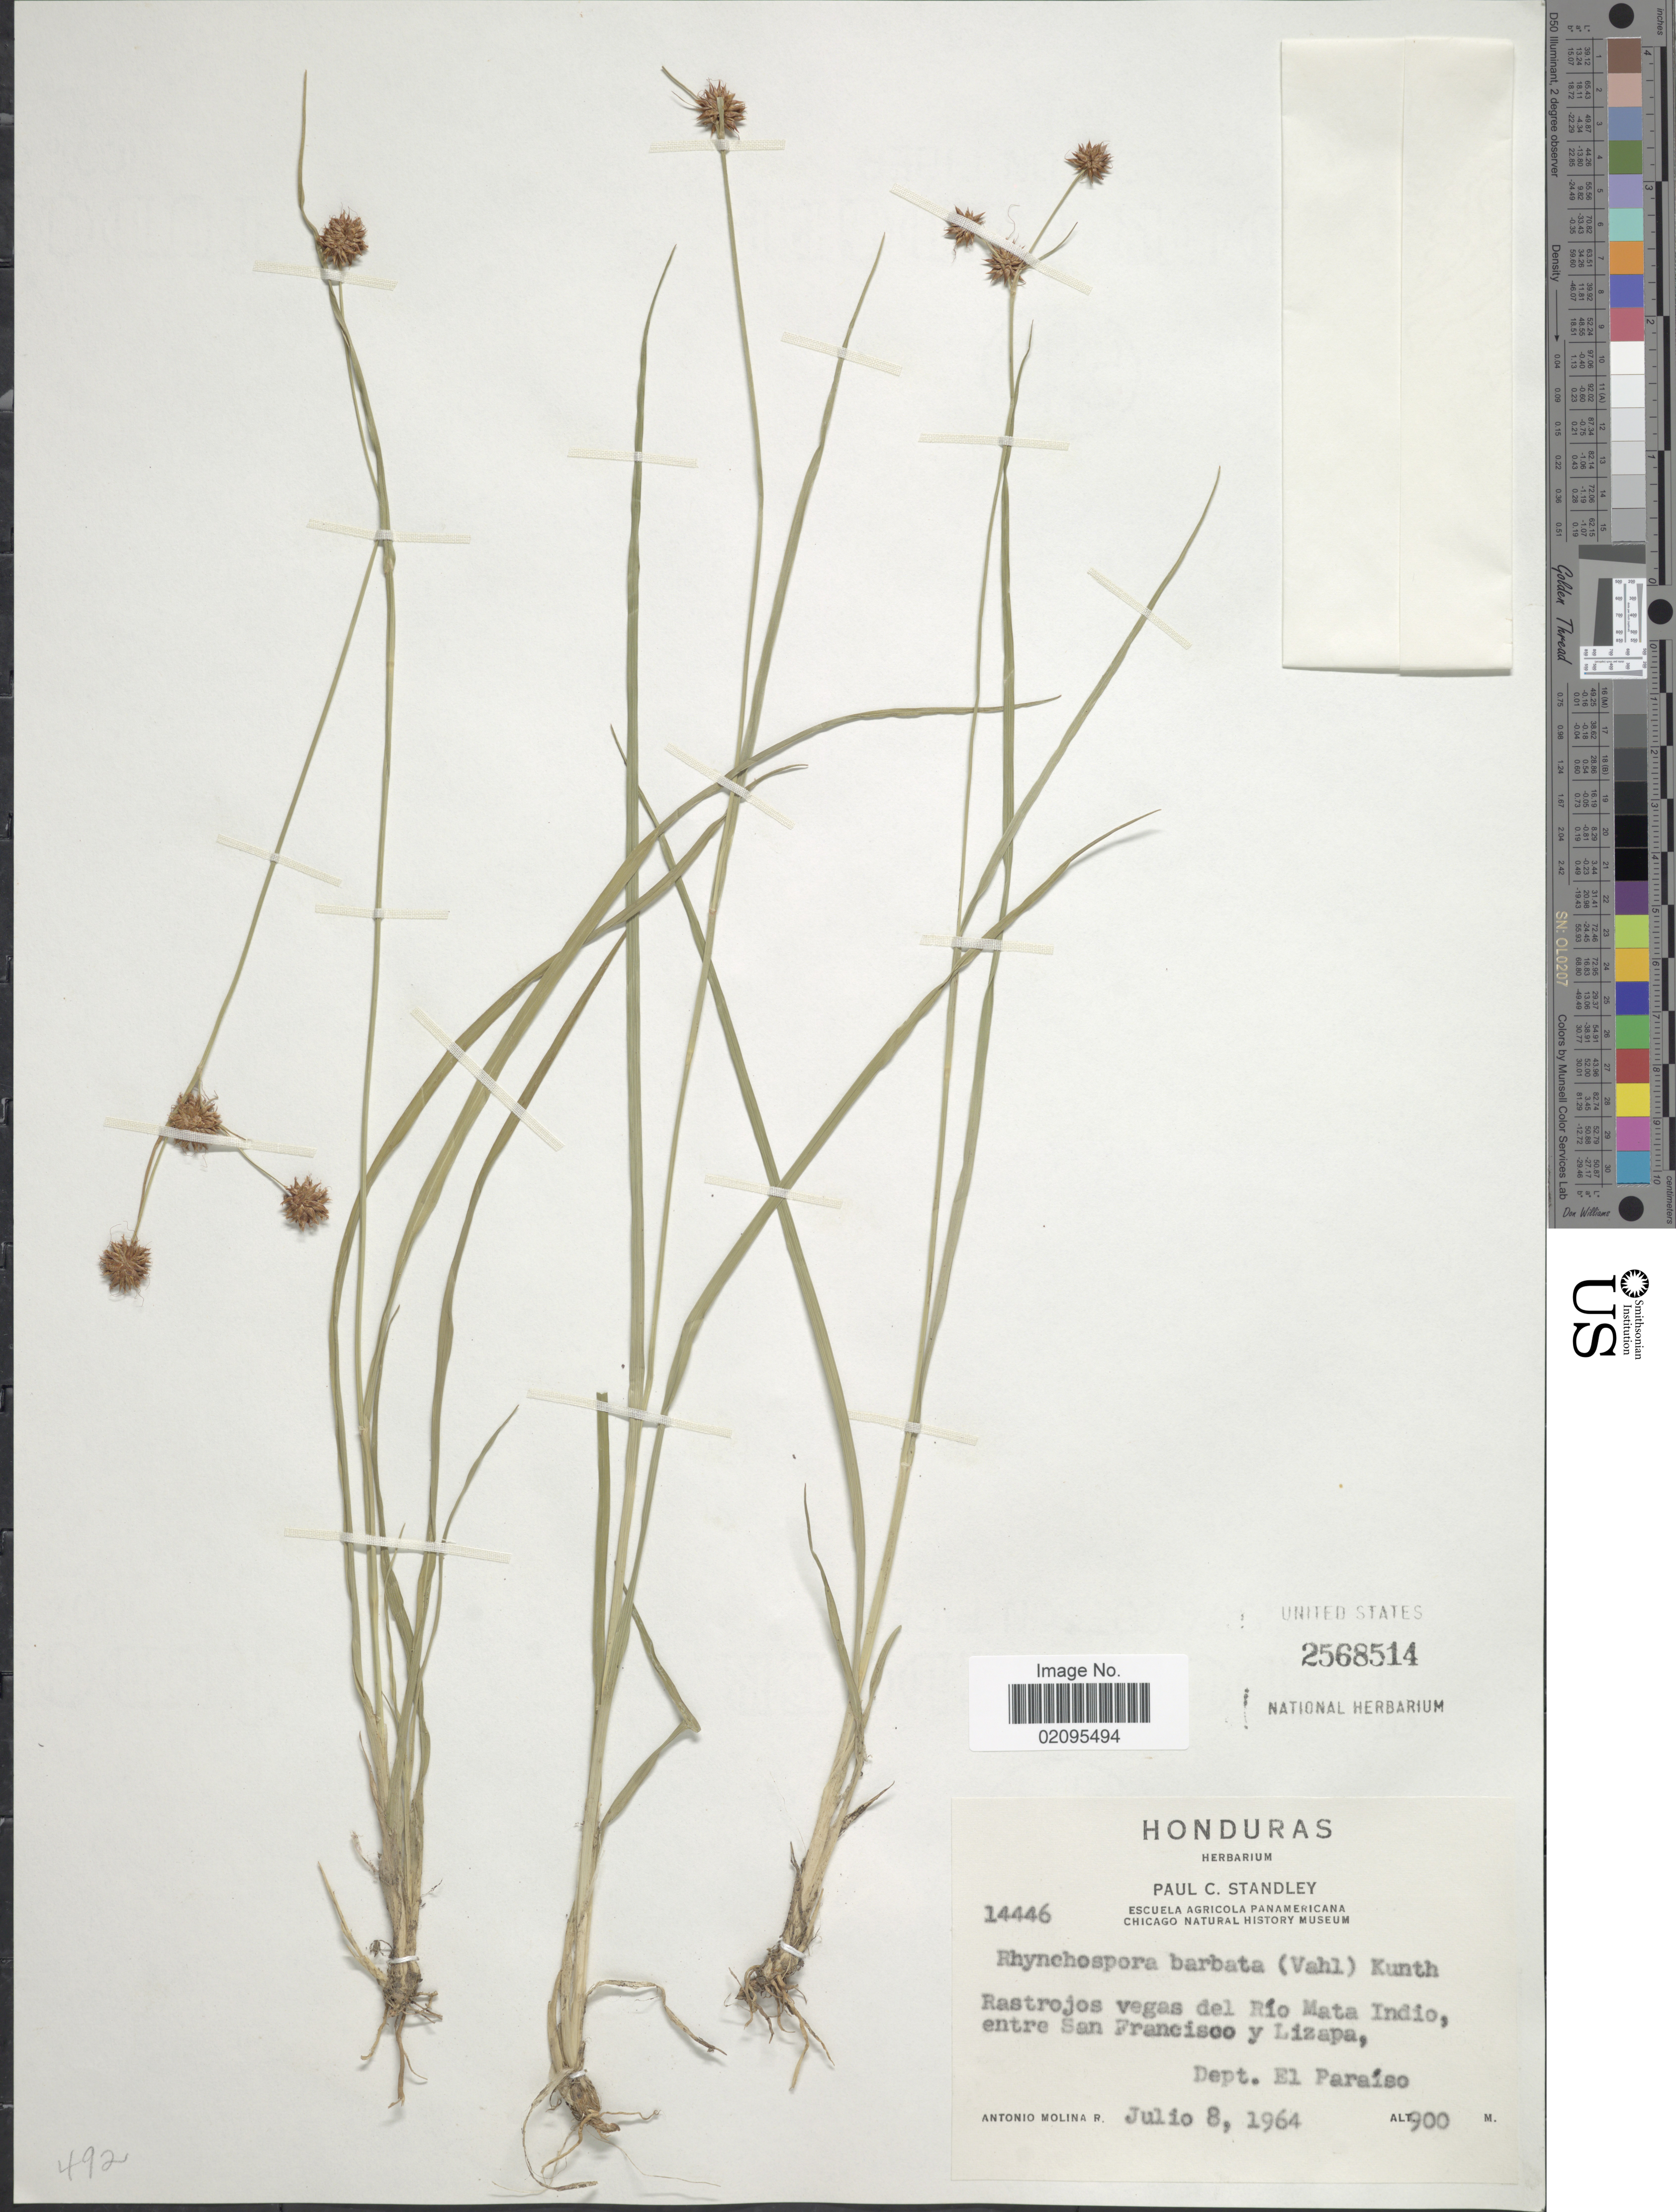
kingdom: Plantae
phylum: Tracheophyta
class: Liliopsida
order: Poales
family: Cyperaceae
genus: Rhynchospora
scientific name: Rhynchospora holoschoenoides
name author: (Rich.) Herter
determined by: Alves, K.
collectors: A. Molina R.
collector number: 14446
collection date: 1964-07-08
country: Honduras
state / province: El Paraíso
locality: Rastrojos vegas del Rio Mata Indio, entre San Francisco y Lizapa.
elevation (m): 900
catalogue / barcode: US 2568514